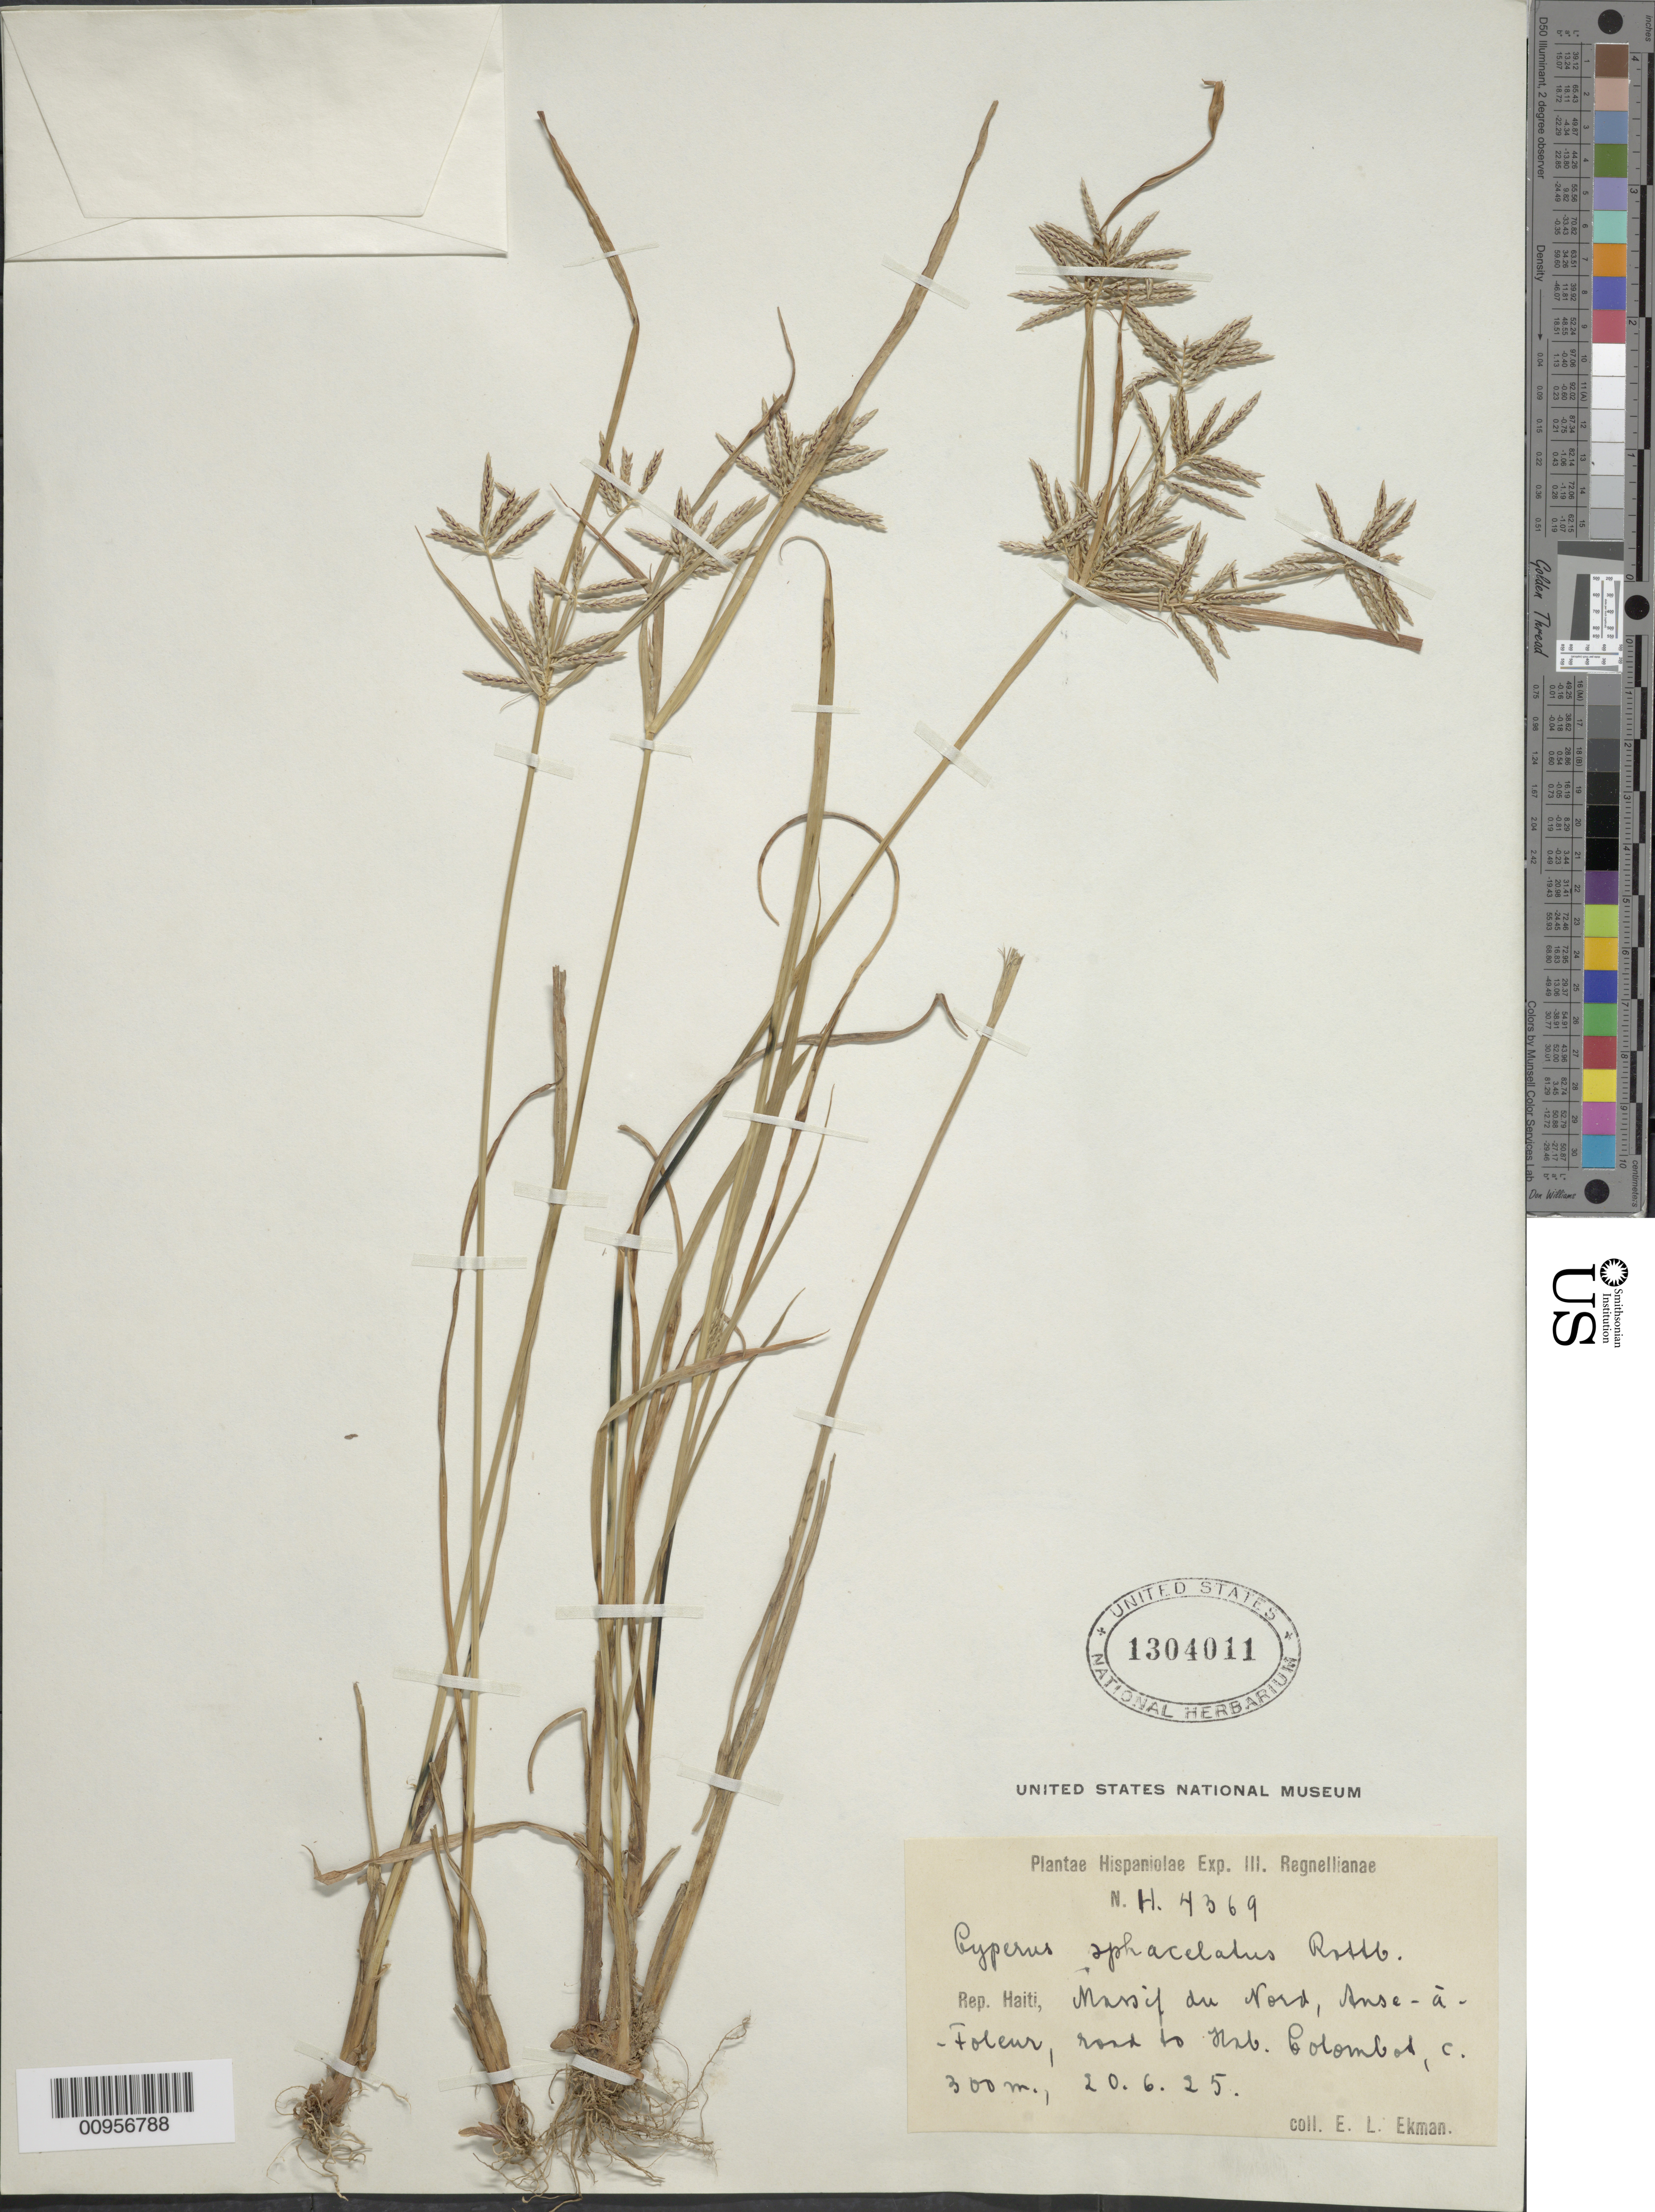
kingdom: Plantae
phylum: Tracheophyta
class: Liliopsida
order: Poales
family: Cyperaceae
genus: Cyperus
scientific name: Cyperus sphacelatus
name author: Rottb.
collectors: E. L. Ekman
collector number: H 4369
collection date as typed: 20 Jun 1925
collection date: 1925-06-20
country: Haiti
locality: Massif du Nord, Anse à Foleur, road to Hab. Colombod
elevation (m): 300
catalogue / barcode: US 1304011